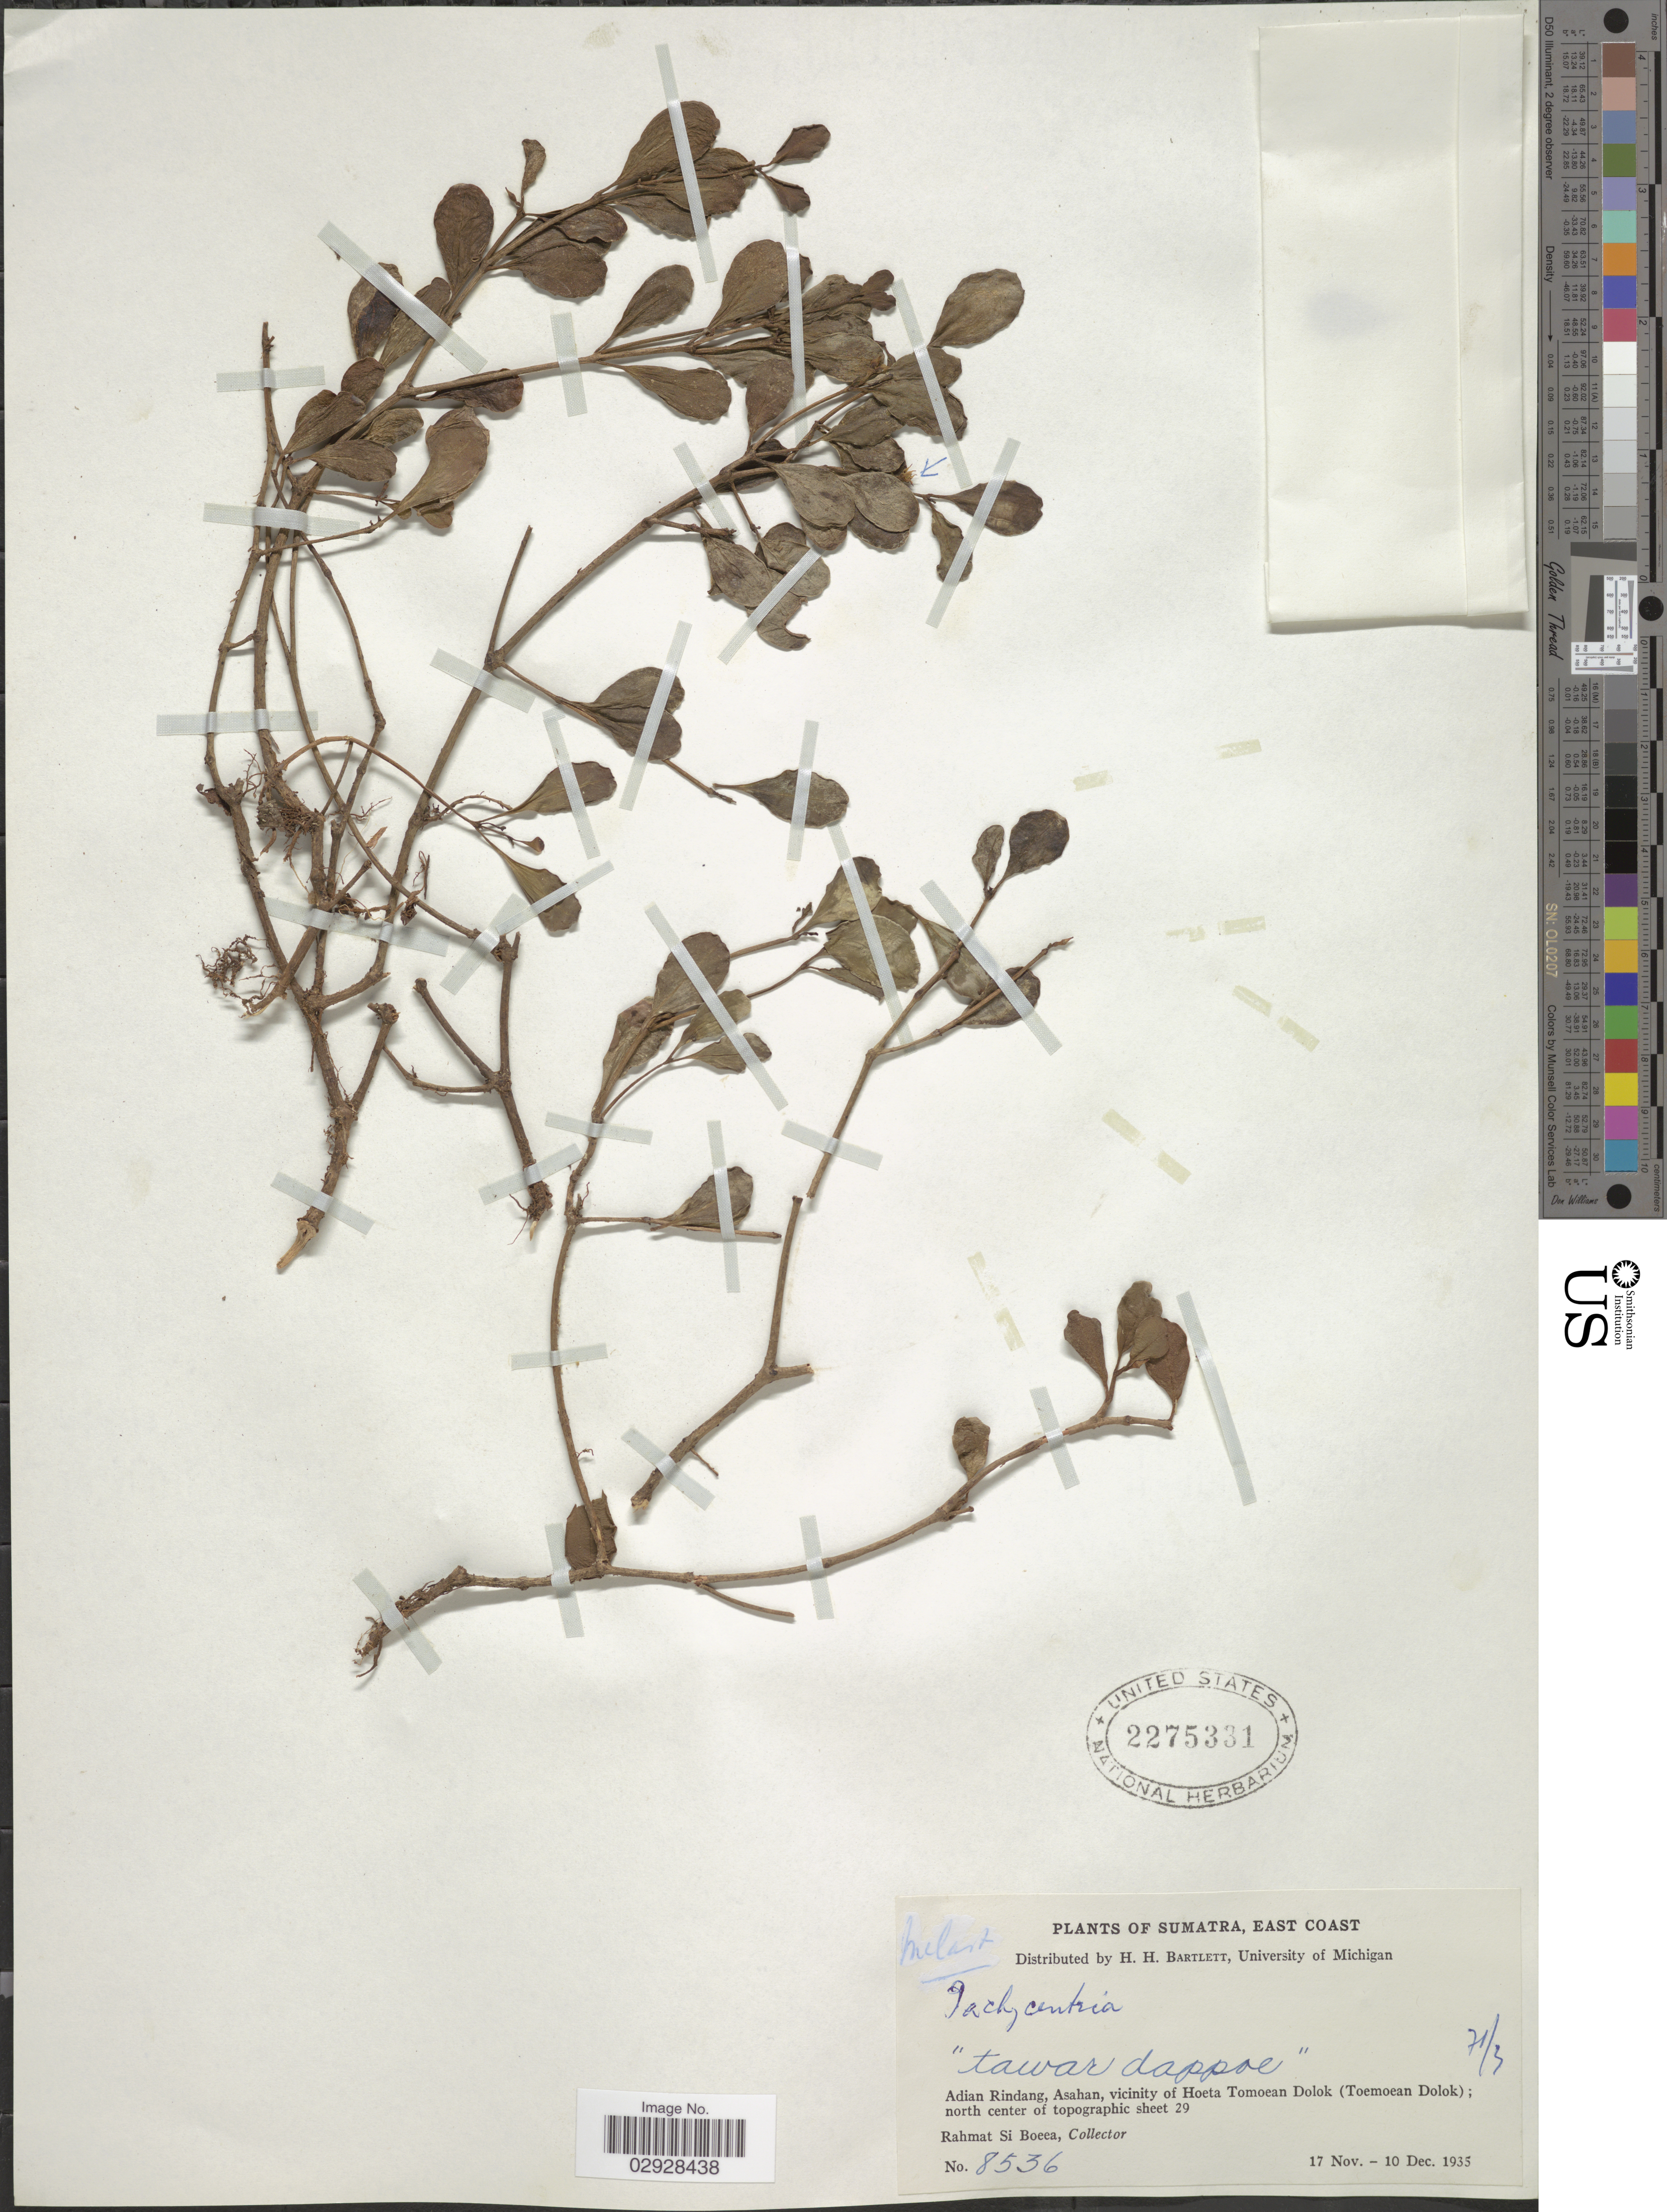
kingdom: Plantae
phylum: Tracheophyta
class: Magnoliopsida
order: Myrtales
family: Melastomataceae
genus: Pachycentria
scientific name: Pachycentria sp.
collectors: Rahmat Si Boeea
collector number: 8535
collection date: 1935-11-17/1935-12-10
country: Indonesia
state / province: Sumatra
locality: Sumatra, East Coast. Adian Rindang, Asahan, vicinity of Hoeta Tomoean Dolok (Toemoean Dolok); north center of topographic sheet 29.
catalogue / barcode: US 2275331